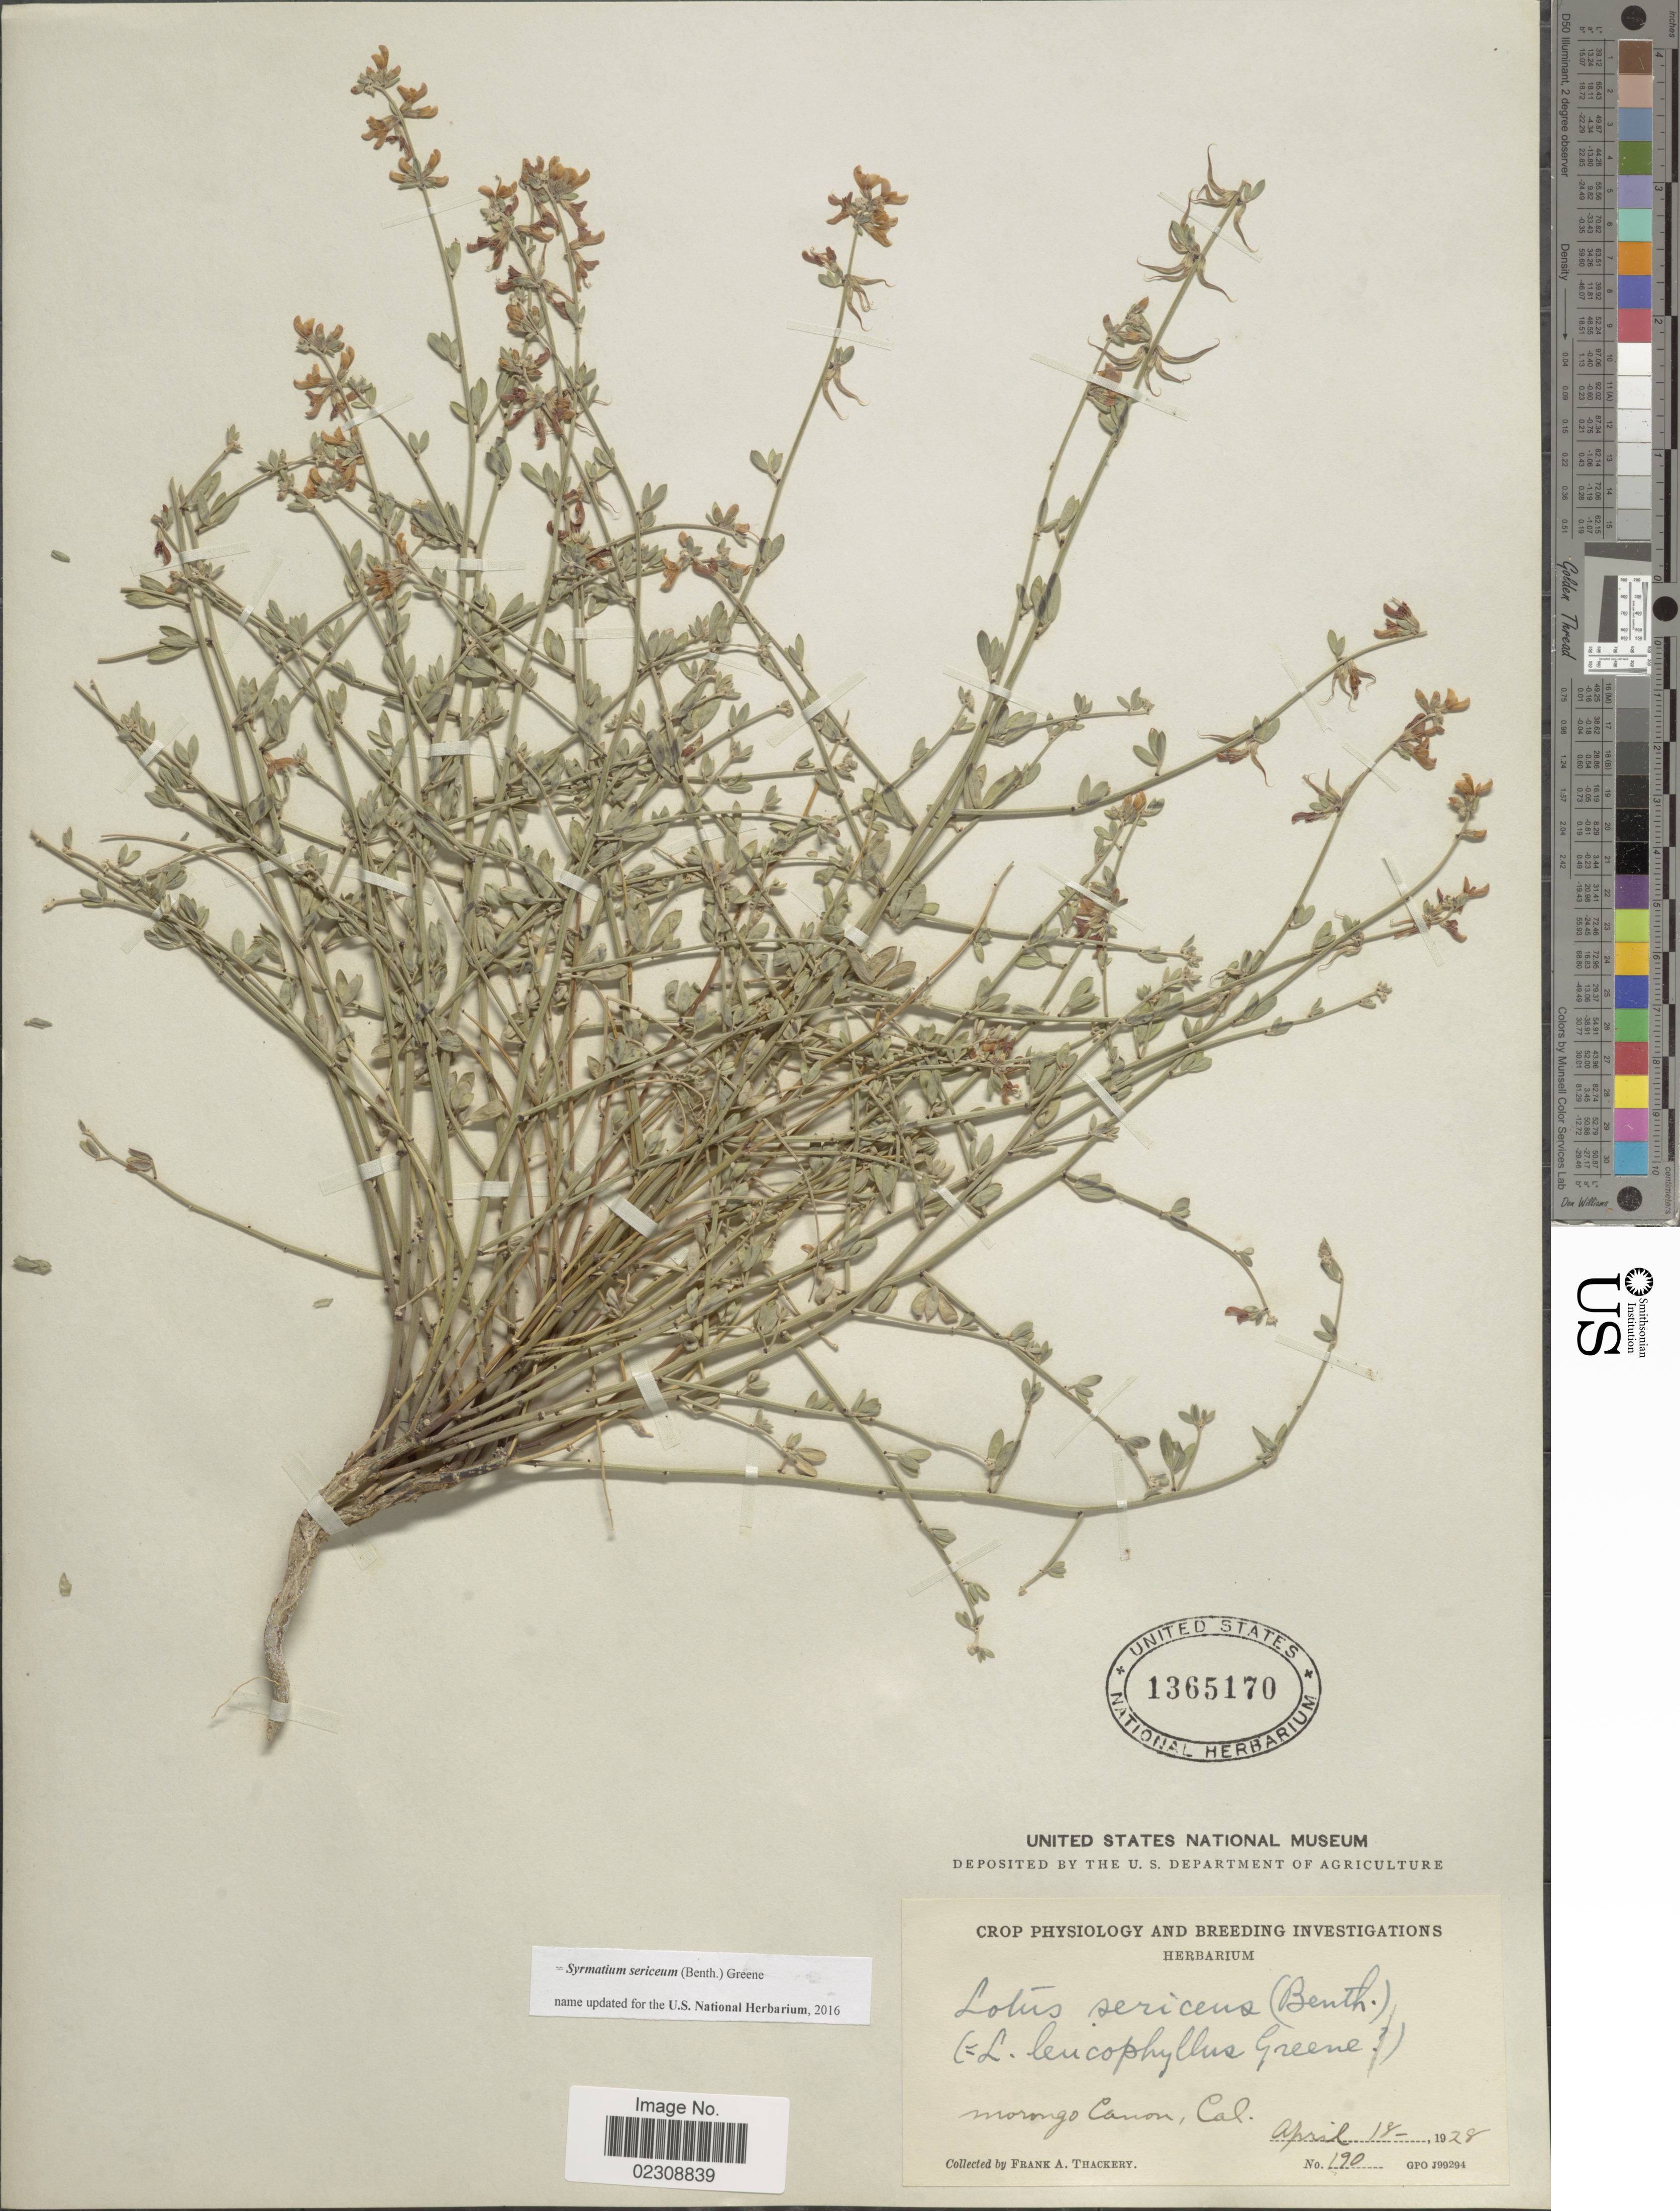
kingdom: Plantae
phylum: Tracheophyta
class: Magnoliopsida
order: Fabales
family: Fabaceae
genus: Syrmatium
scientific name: Syrmatium sericeum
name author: (Benth.) Greene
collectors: F. Thackery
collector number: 190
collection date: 1928-04-18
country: United States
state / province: California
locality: Morongo Canon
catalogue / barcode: US 1365170